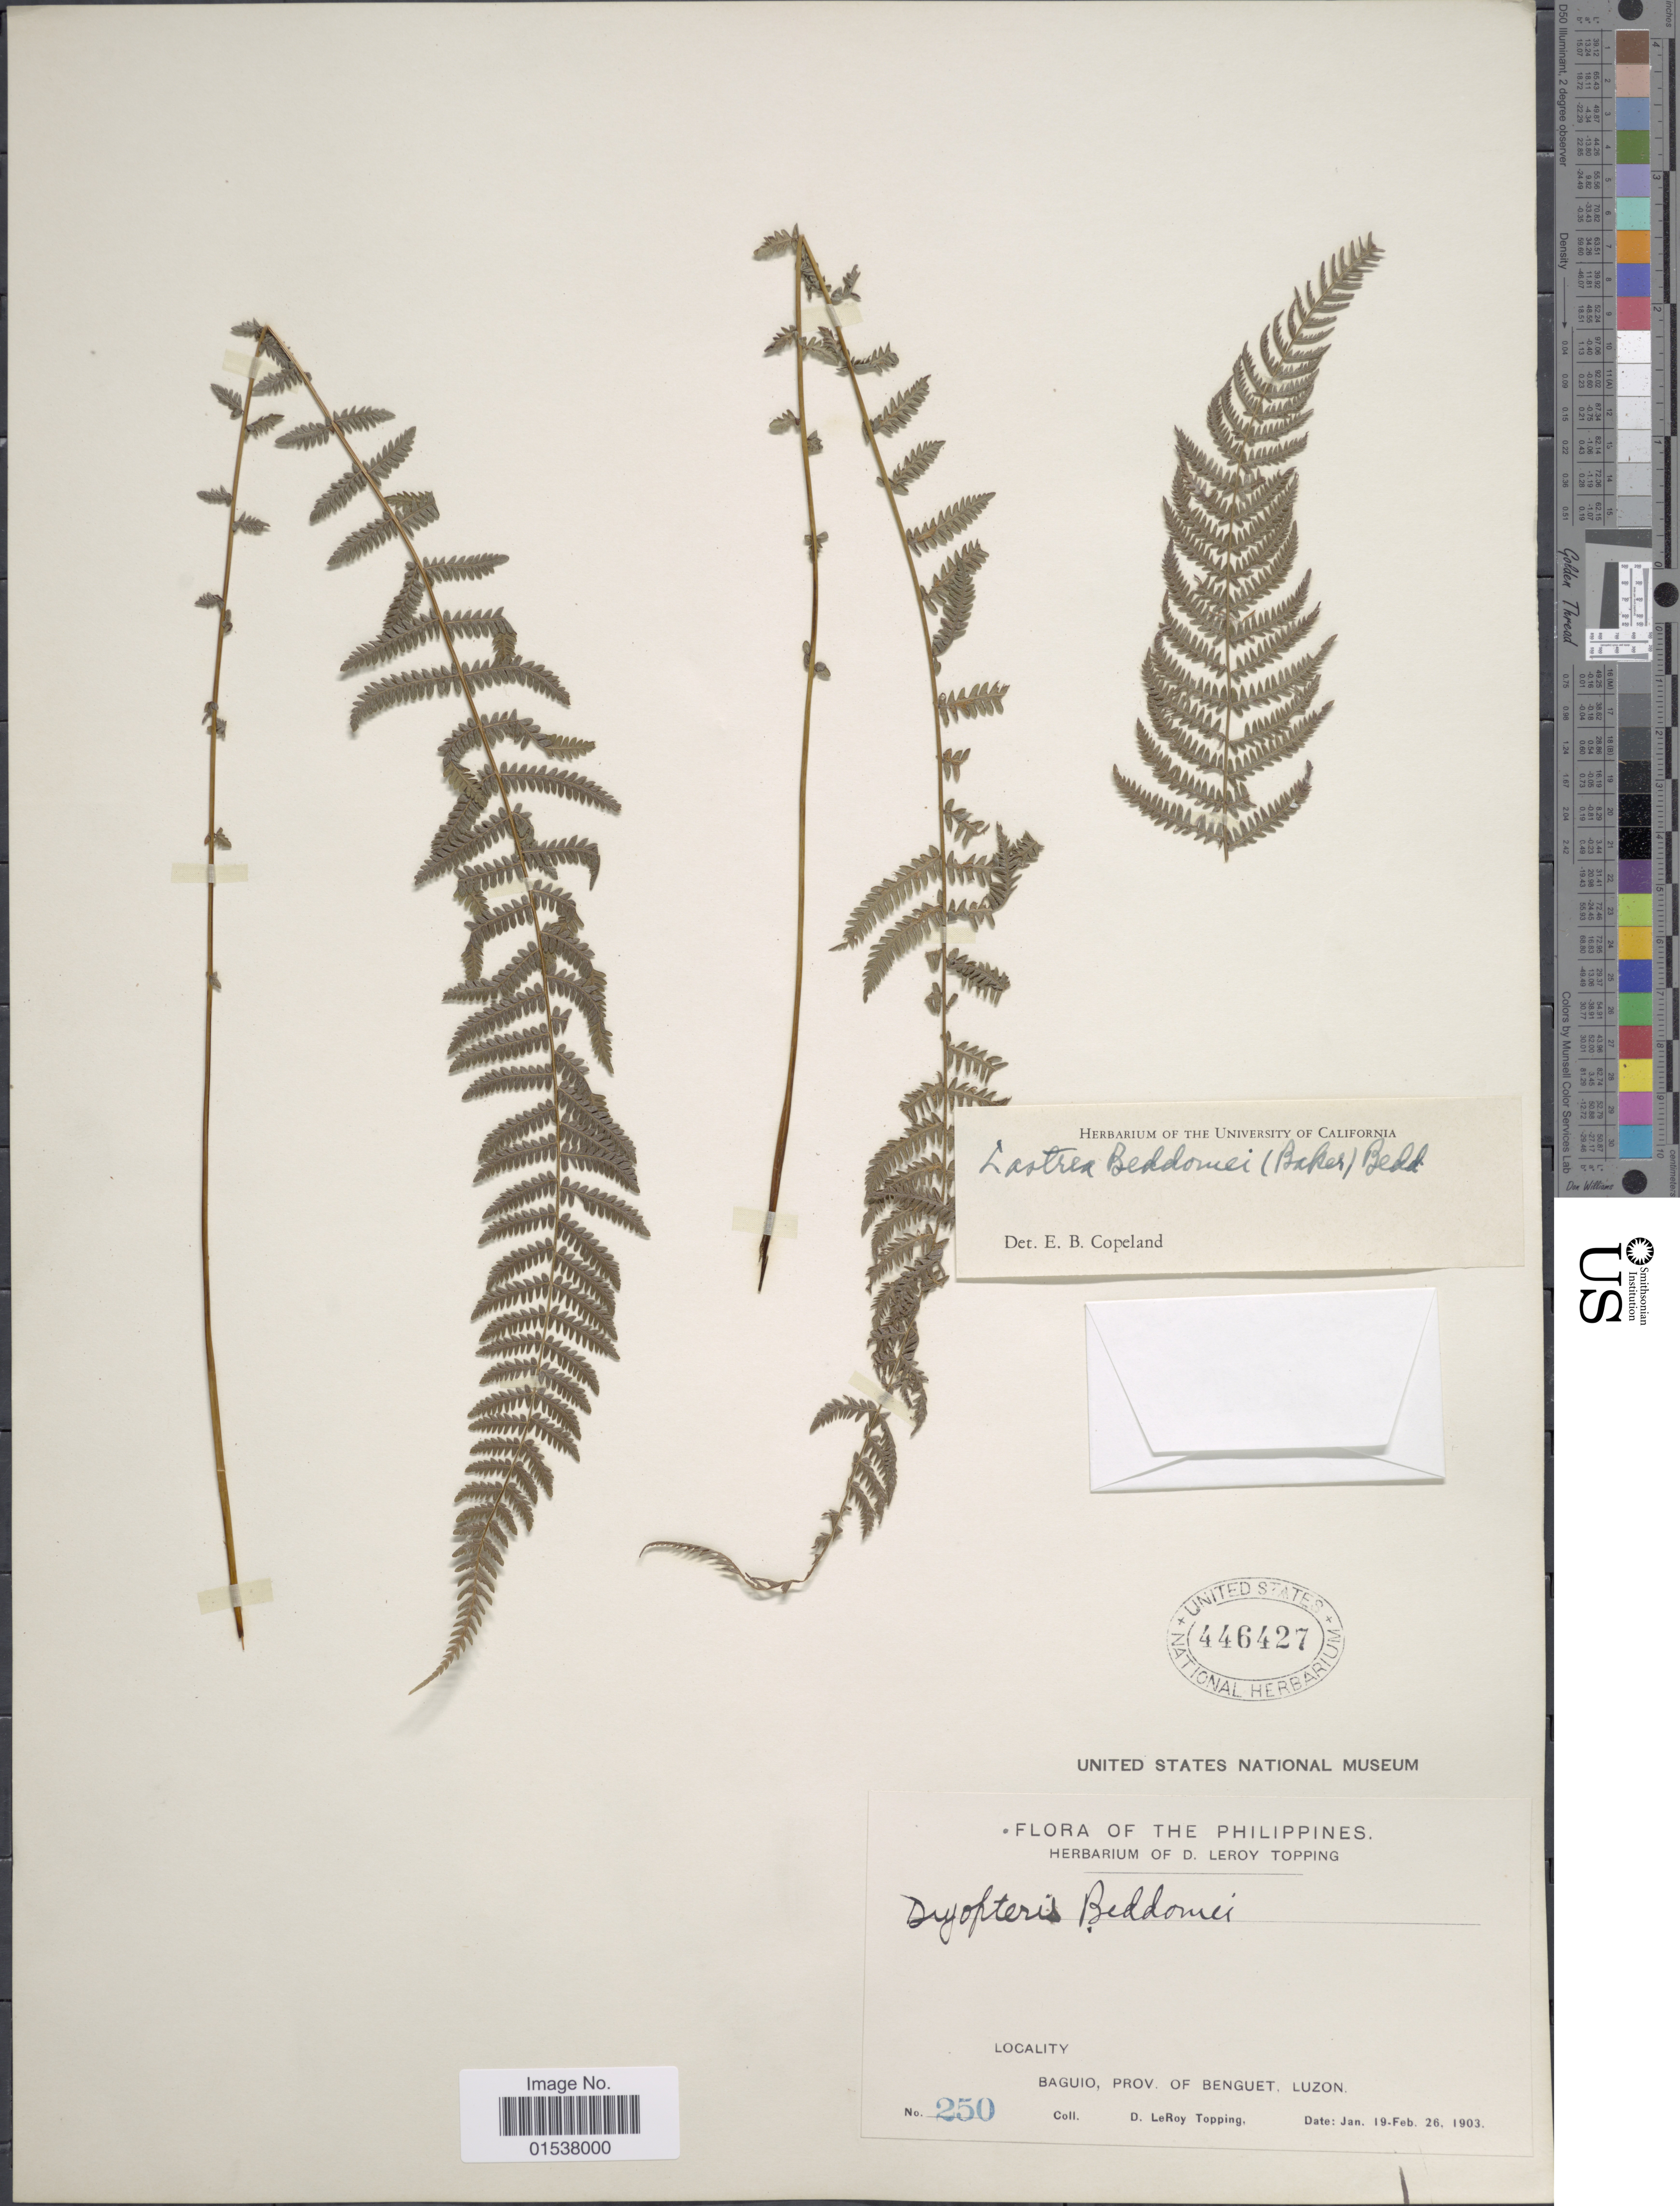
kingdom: Plantae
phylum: Tracheophyta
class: Polypodiopsida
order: Polypodiales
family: Thelypteridaceae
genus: Parathelypteris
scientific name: Parathelypteris beddomei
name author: (Baker) Ching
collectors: D. L. Topping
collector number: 250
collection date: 1903-01-19/1903-02-26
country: Philippines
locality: Baguio, Prov. of Benguet, Luzon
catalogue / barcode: US 446427